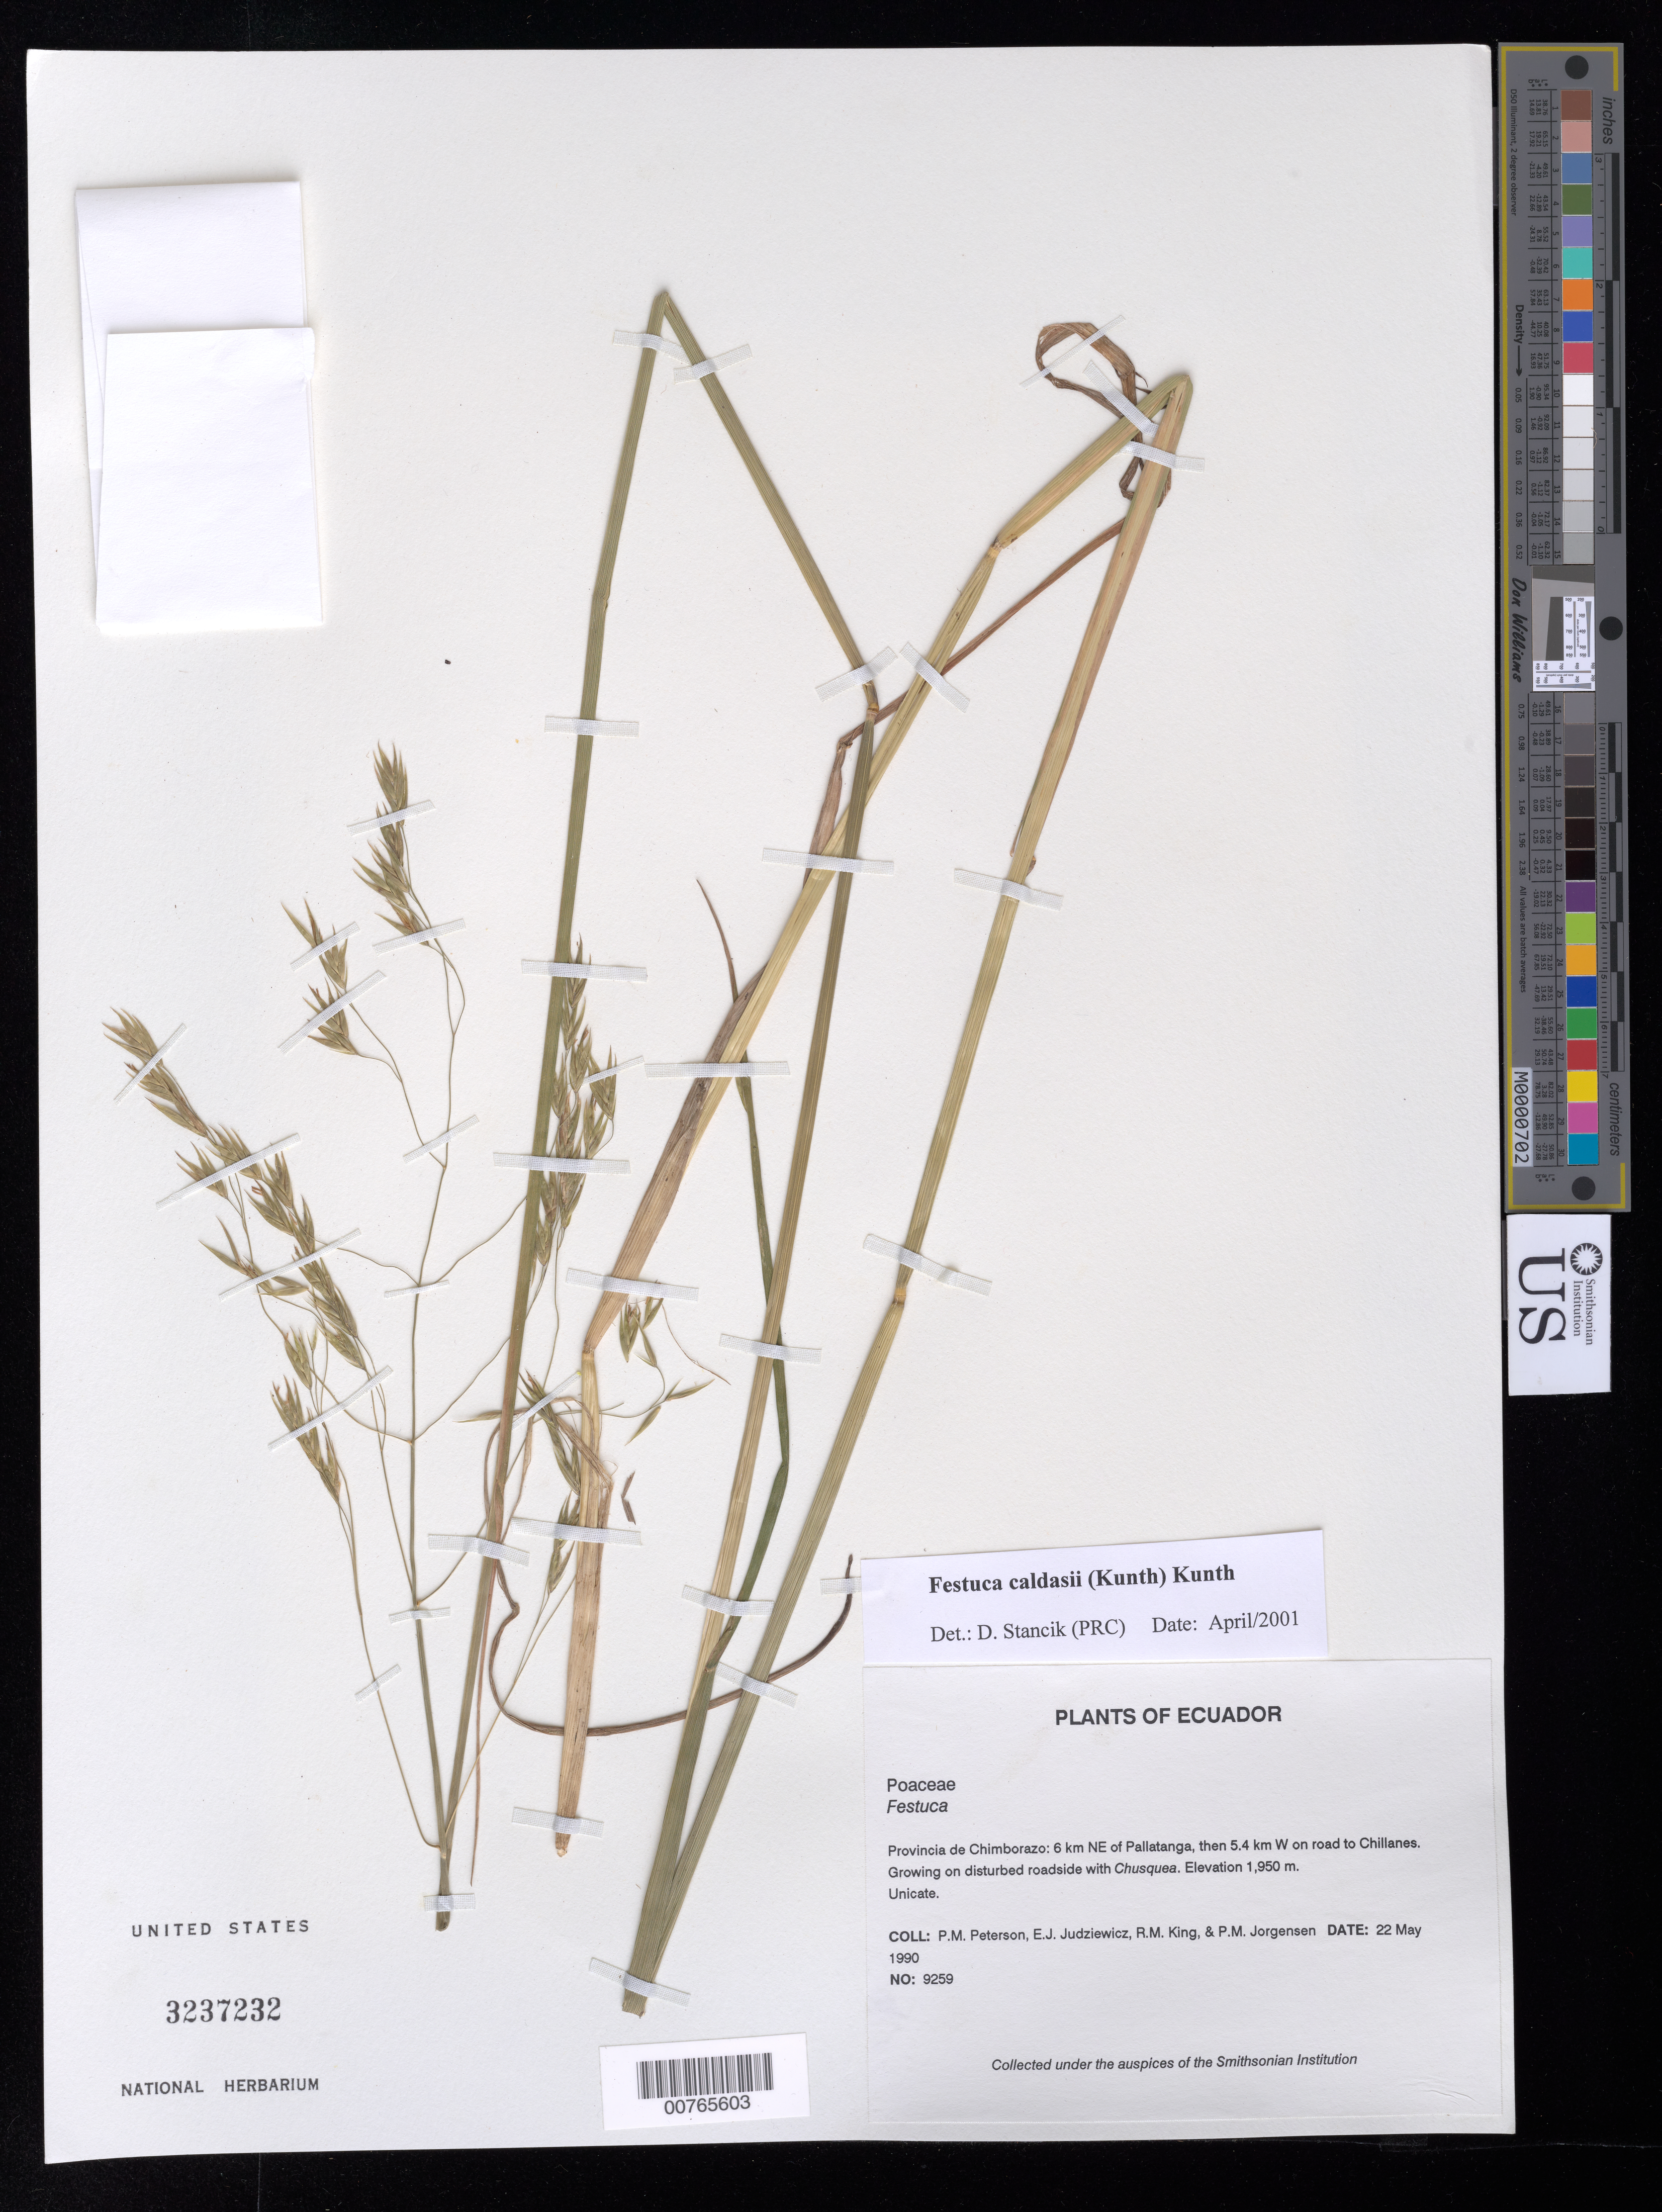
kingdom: Plantae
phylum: Tracheophyta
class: Liliopsida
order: Poales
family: Poaceae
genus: Hesperochloa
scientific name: Hesperochloa caldasii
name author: (Kunth)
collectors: P. M. Peterson, E. J. Judziewicz, R. M. King & P. M. Jørgensen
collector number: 09259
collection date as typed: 22 May 1990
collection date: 1990-05-22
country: Ecuador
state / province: Chimborazo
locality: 6 km NE of Pallatanga, then 5.4 km W on road to Chillanes.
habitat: Growing on disturbed roadside with Chusquea.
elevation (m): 1950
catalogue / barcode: US 3237232